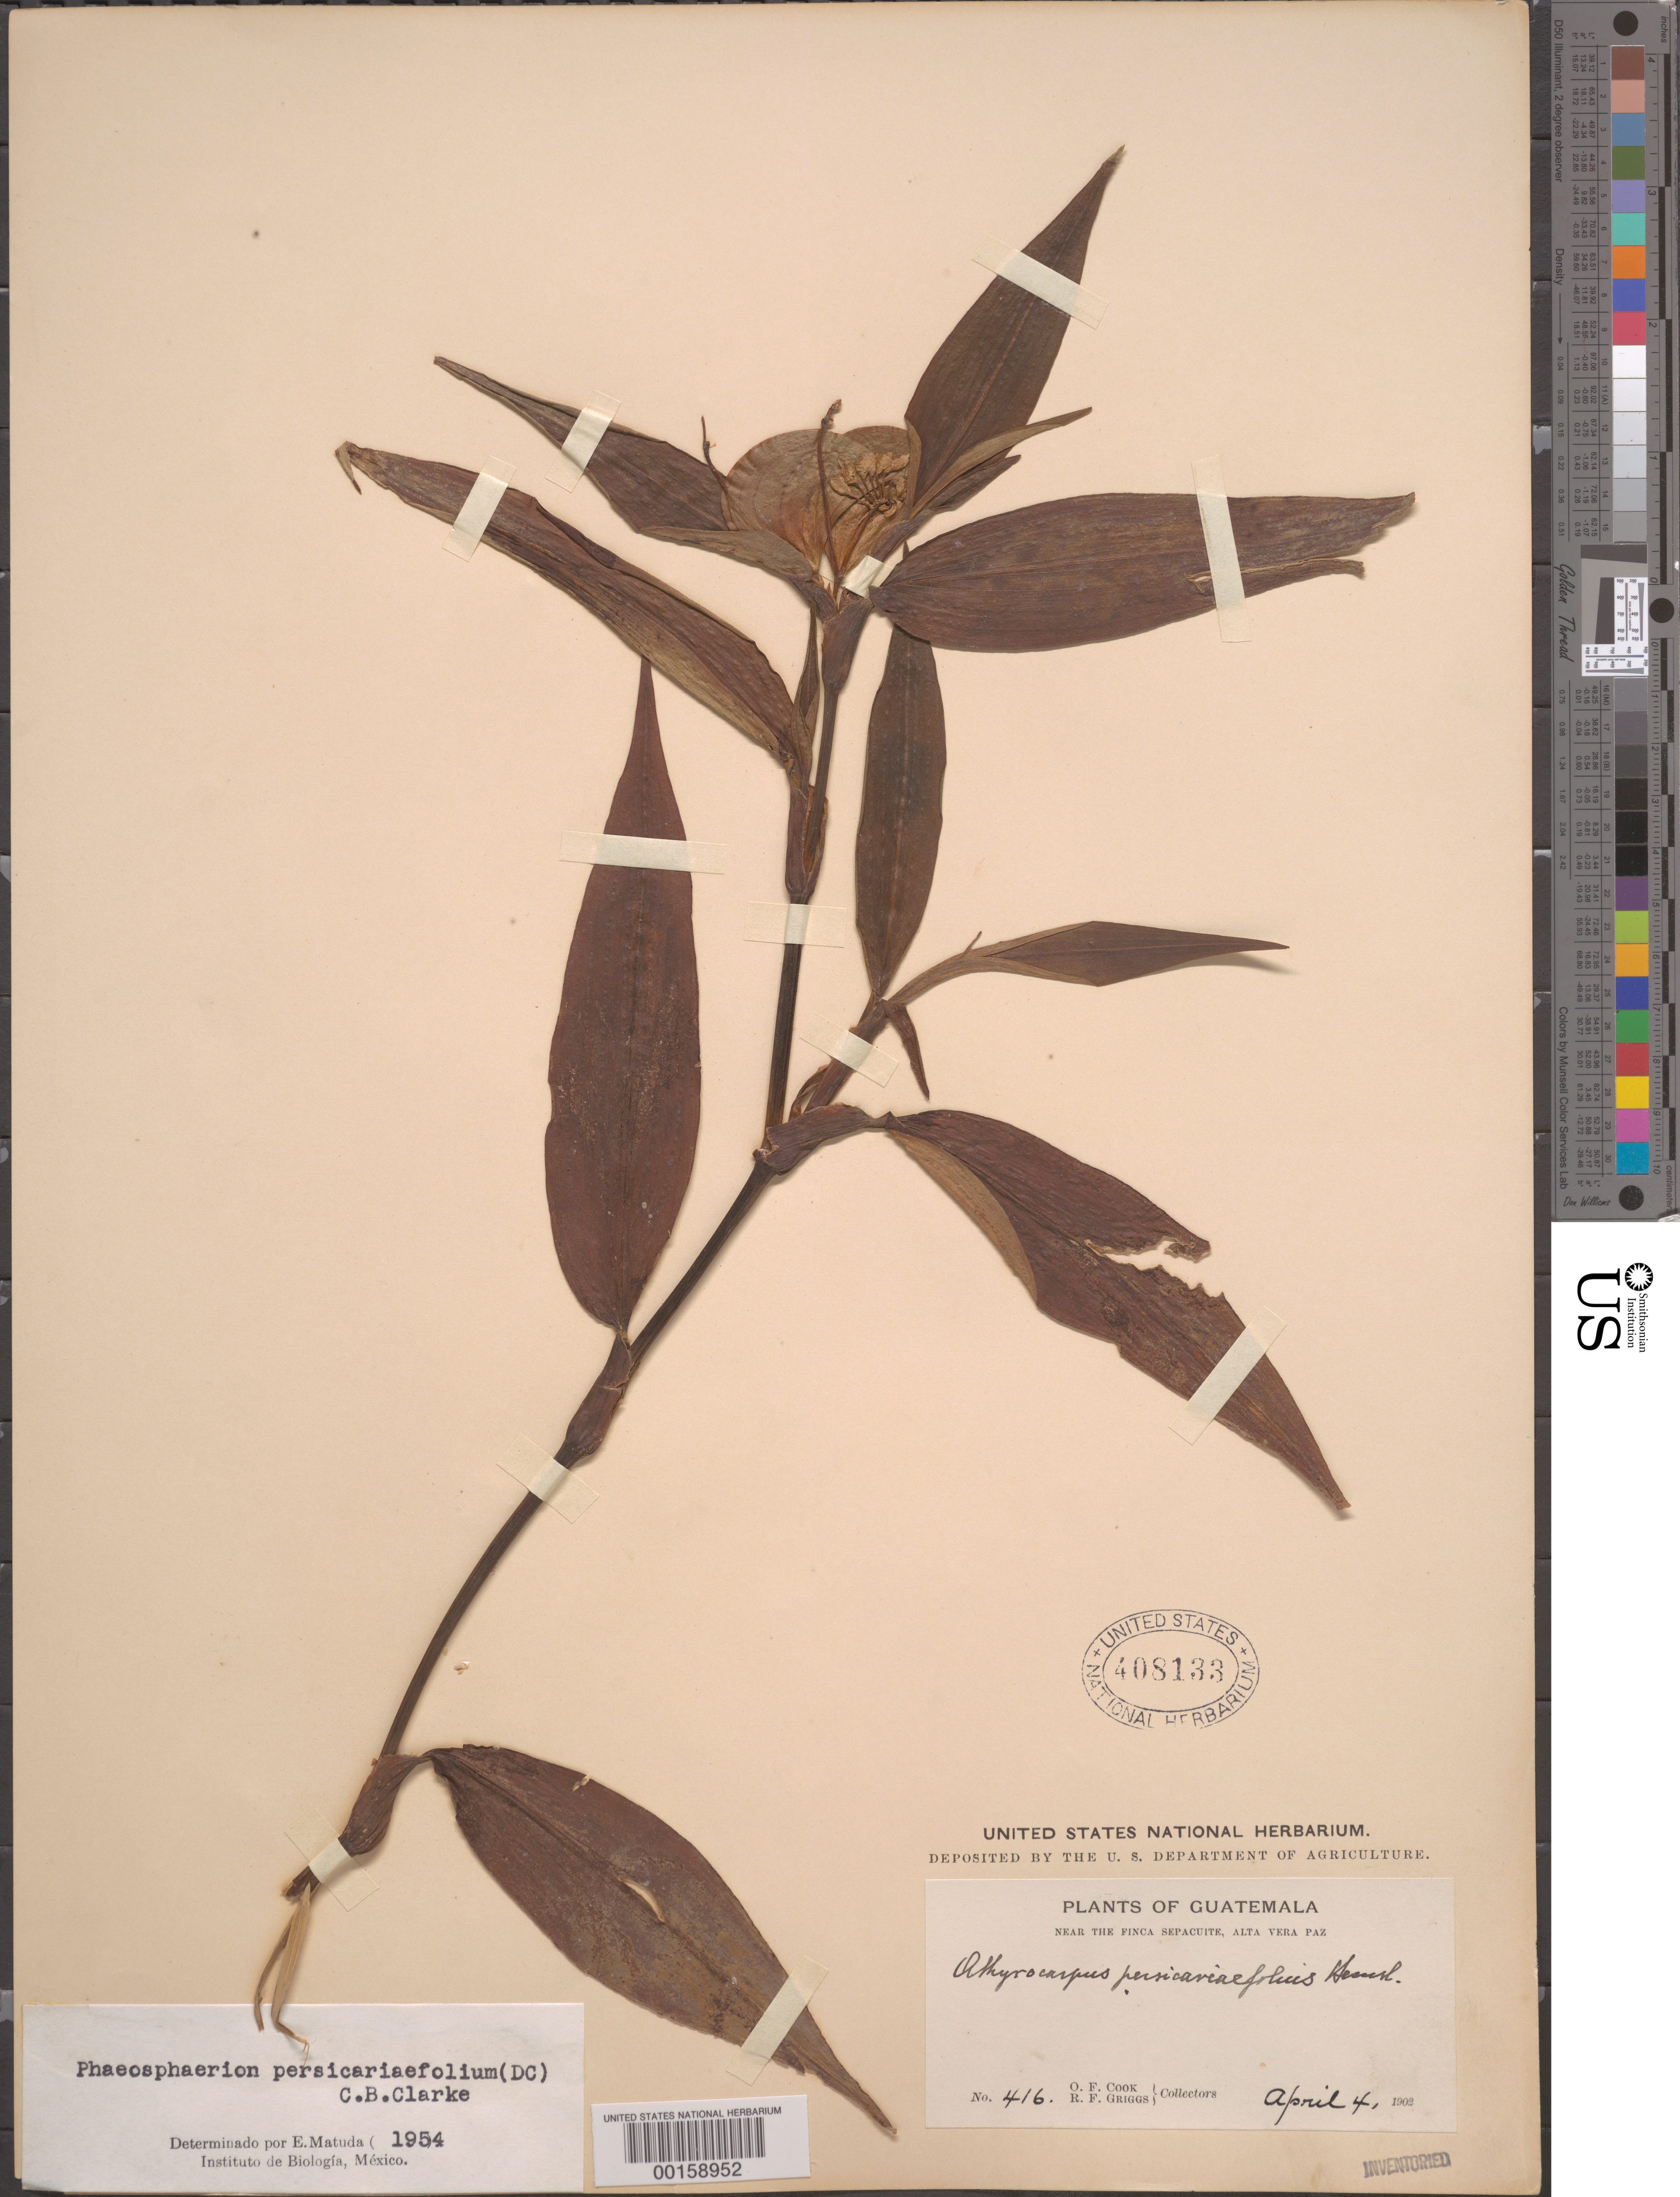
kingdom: Plantae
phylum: Tracheophyta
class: Liliopsida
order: Commelinales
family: Commelinaceae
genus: Commelina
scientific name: Commelina rufipes var. glabrata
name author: (D.R. Hunt) Faden & D.R. Hunt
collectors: O. F. Cook & R. F. Griggs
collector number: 416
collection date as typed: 04 Apr 1902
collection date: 1902-04-04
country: Guatemala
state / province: Alta Verapaz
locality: Finca Sepacuite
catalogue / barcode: US 408133